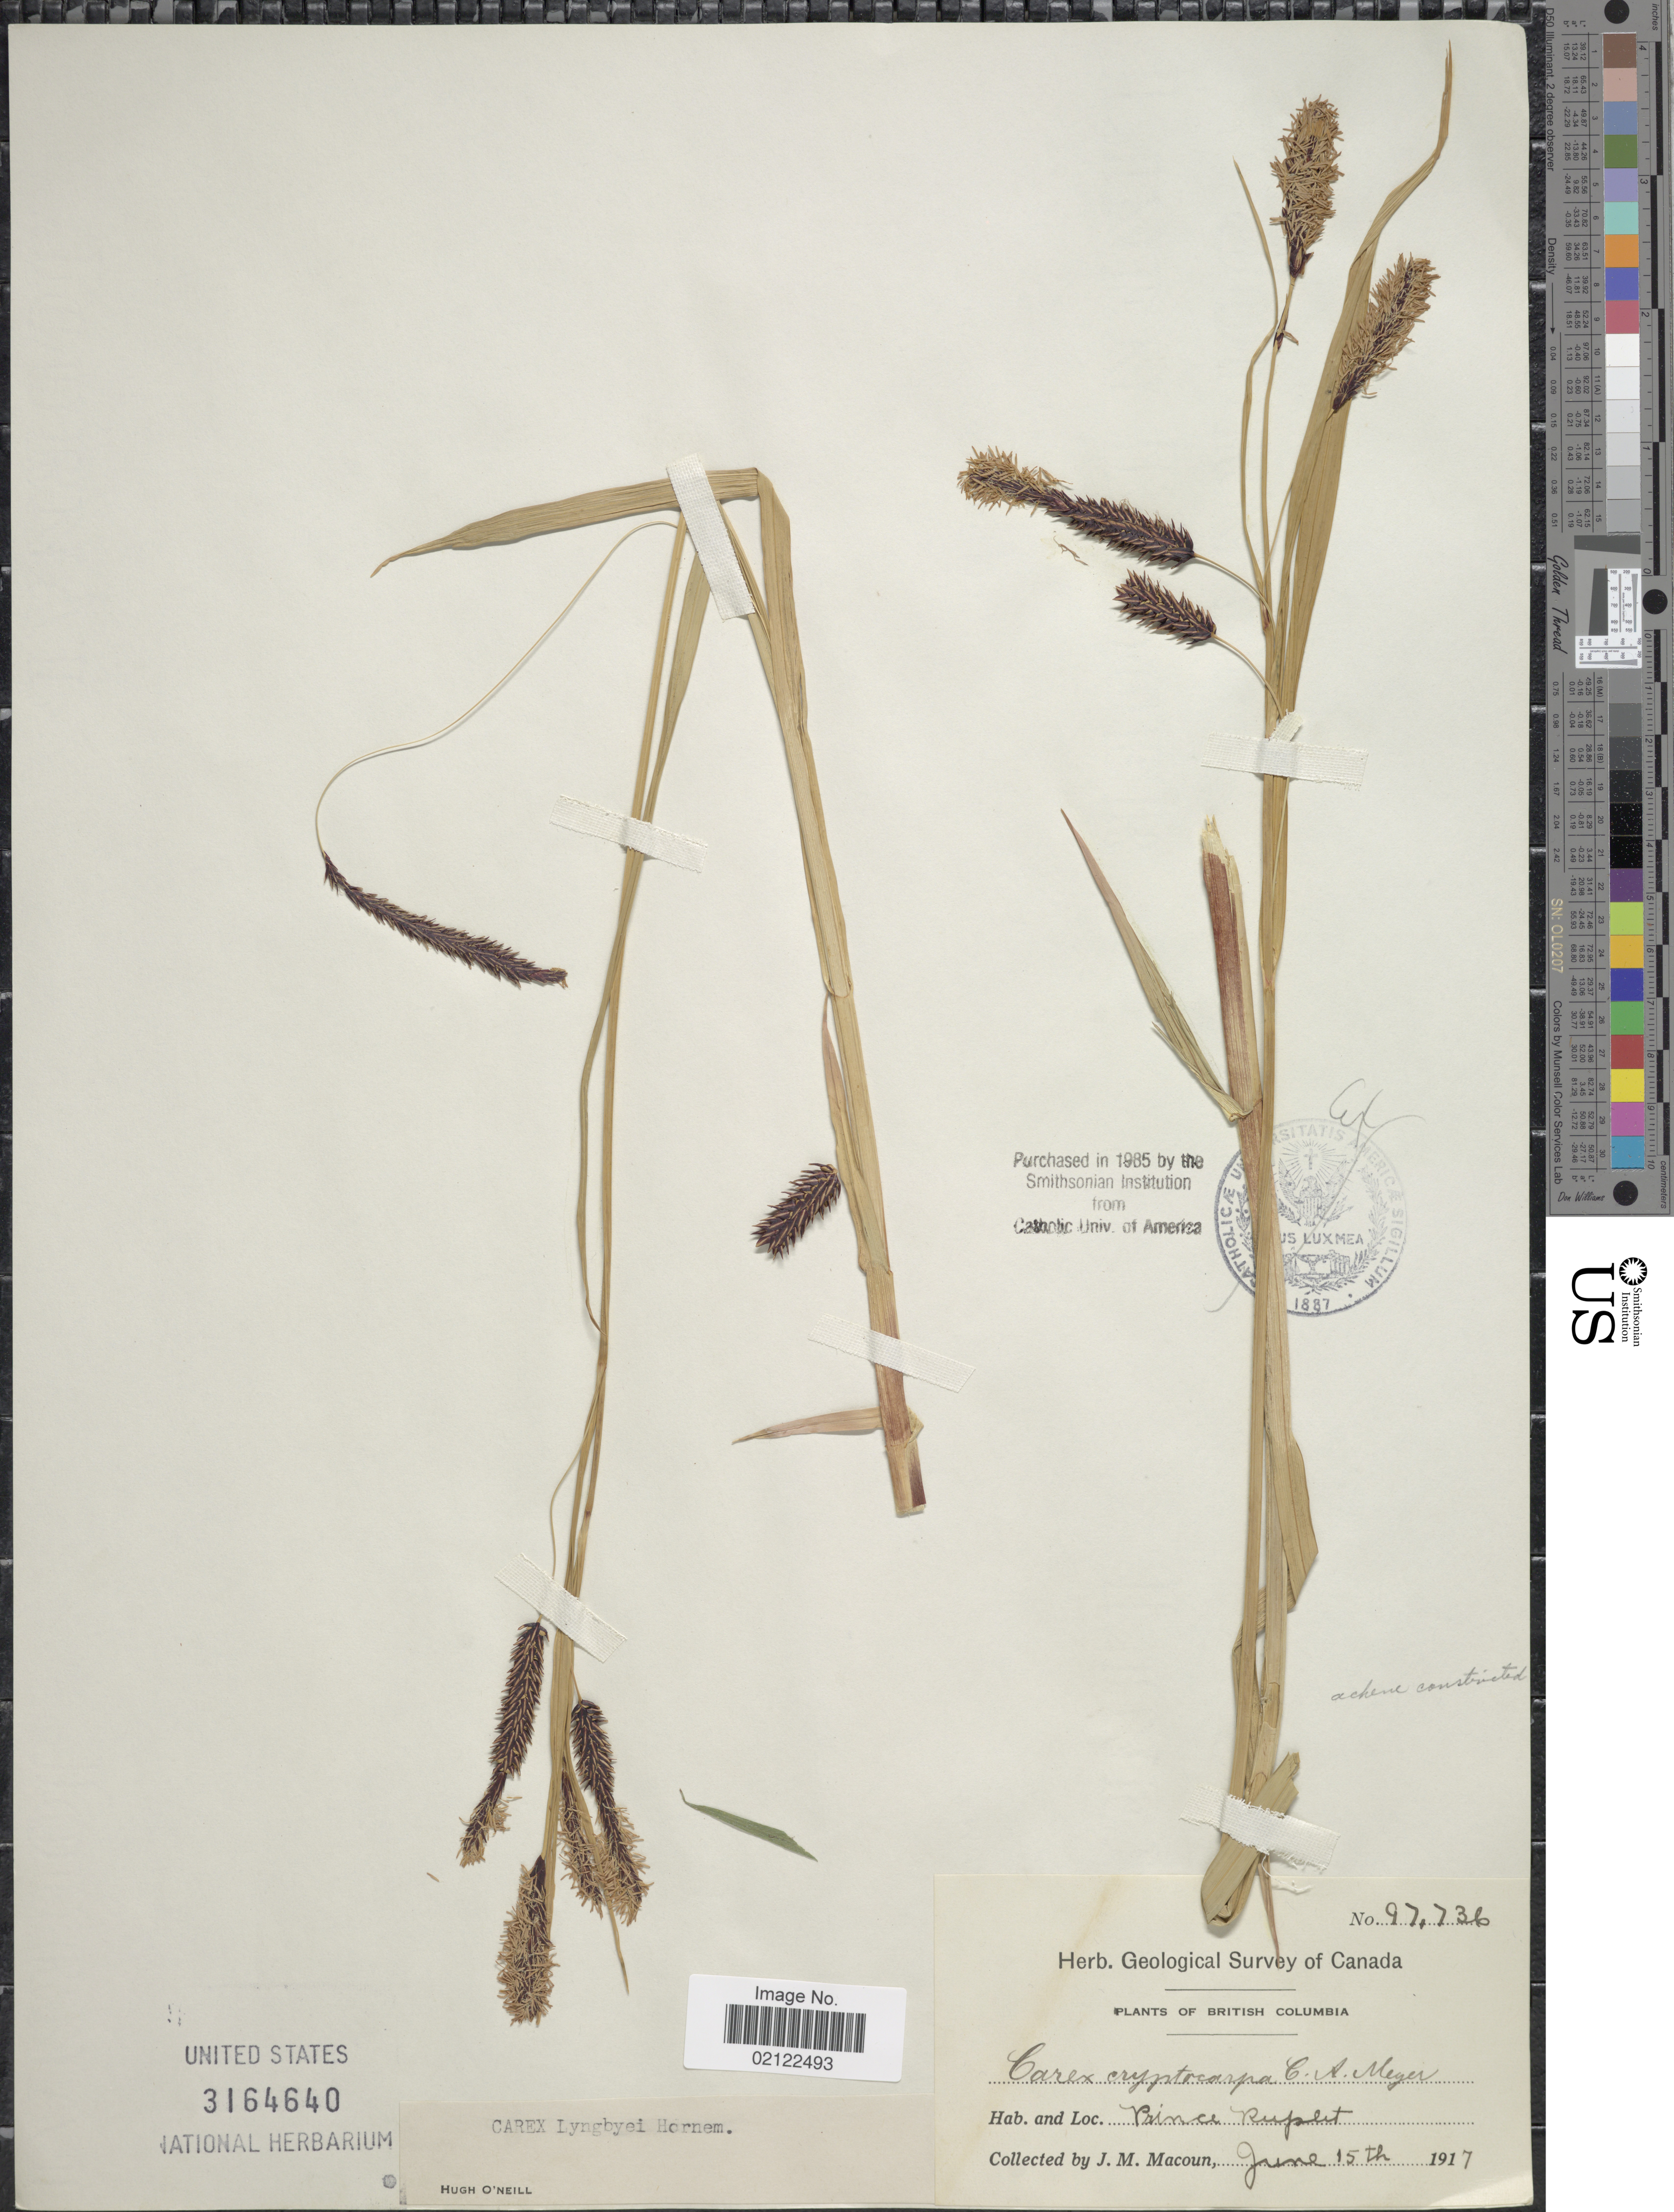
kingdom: Plantae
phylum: Tracheophyta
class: Liliopsida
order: Poales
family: Cyperaceae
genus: Carex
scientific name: Carex lyngbyei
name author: Hornem.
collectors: J. M. Macoun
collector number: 97736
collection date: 1917-06-15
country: Canada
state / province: British Columbia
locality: Prince Rupert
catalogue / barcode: US 3164640